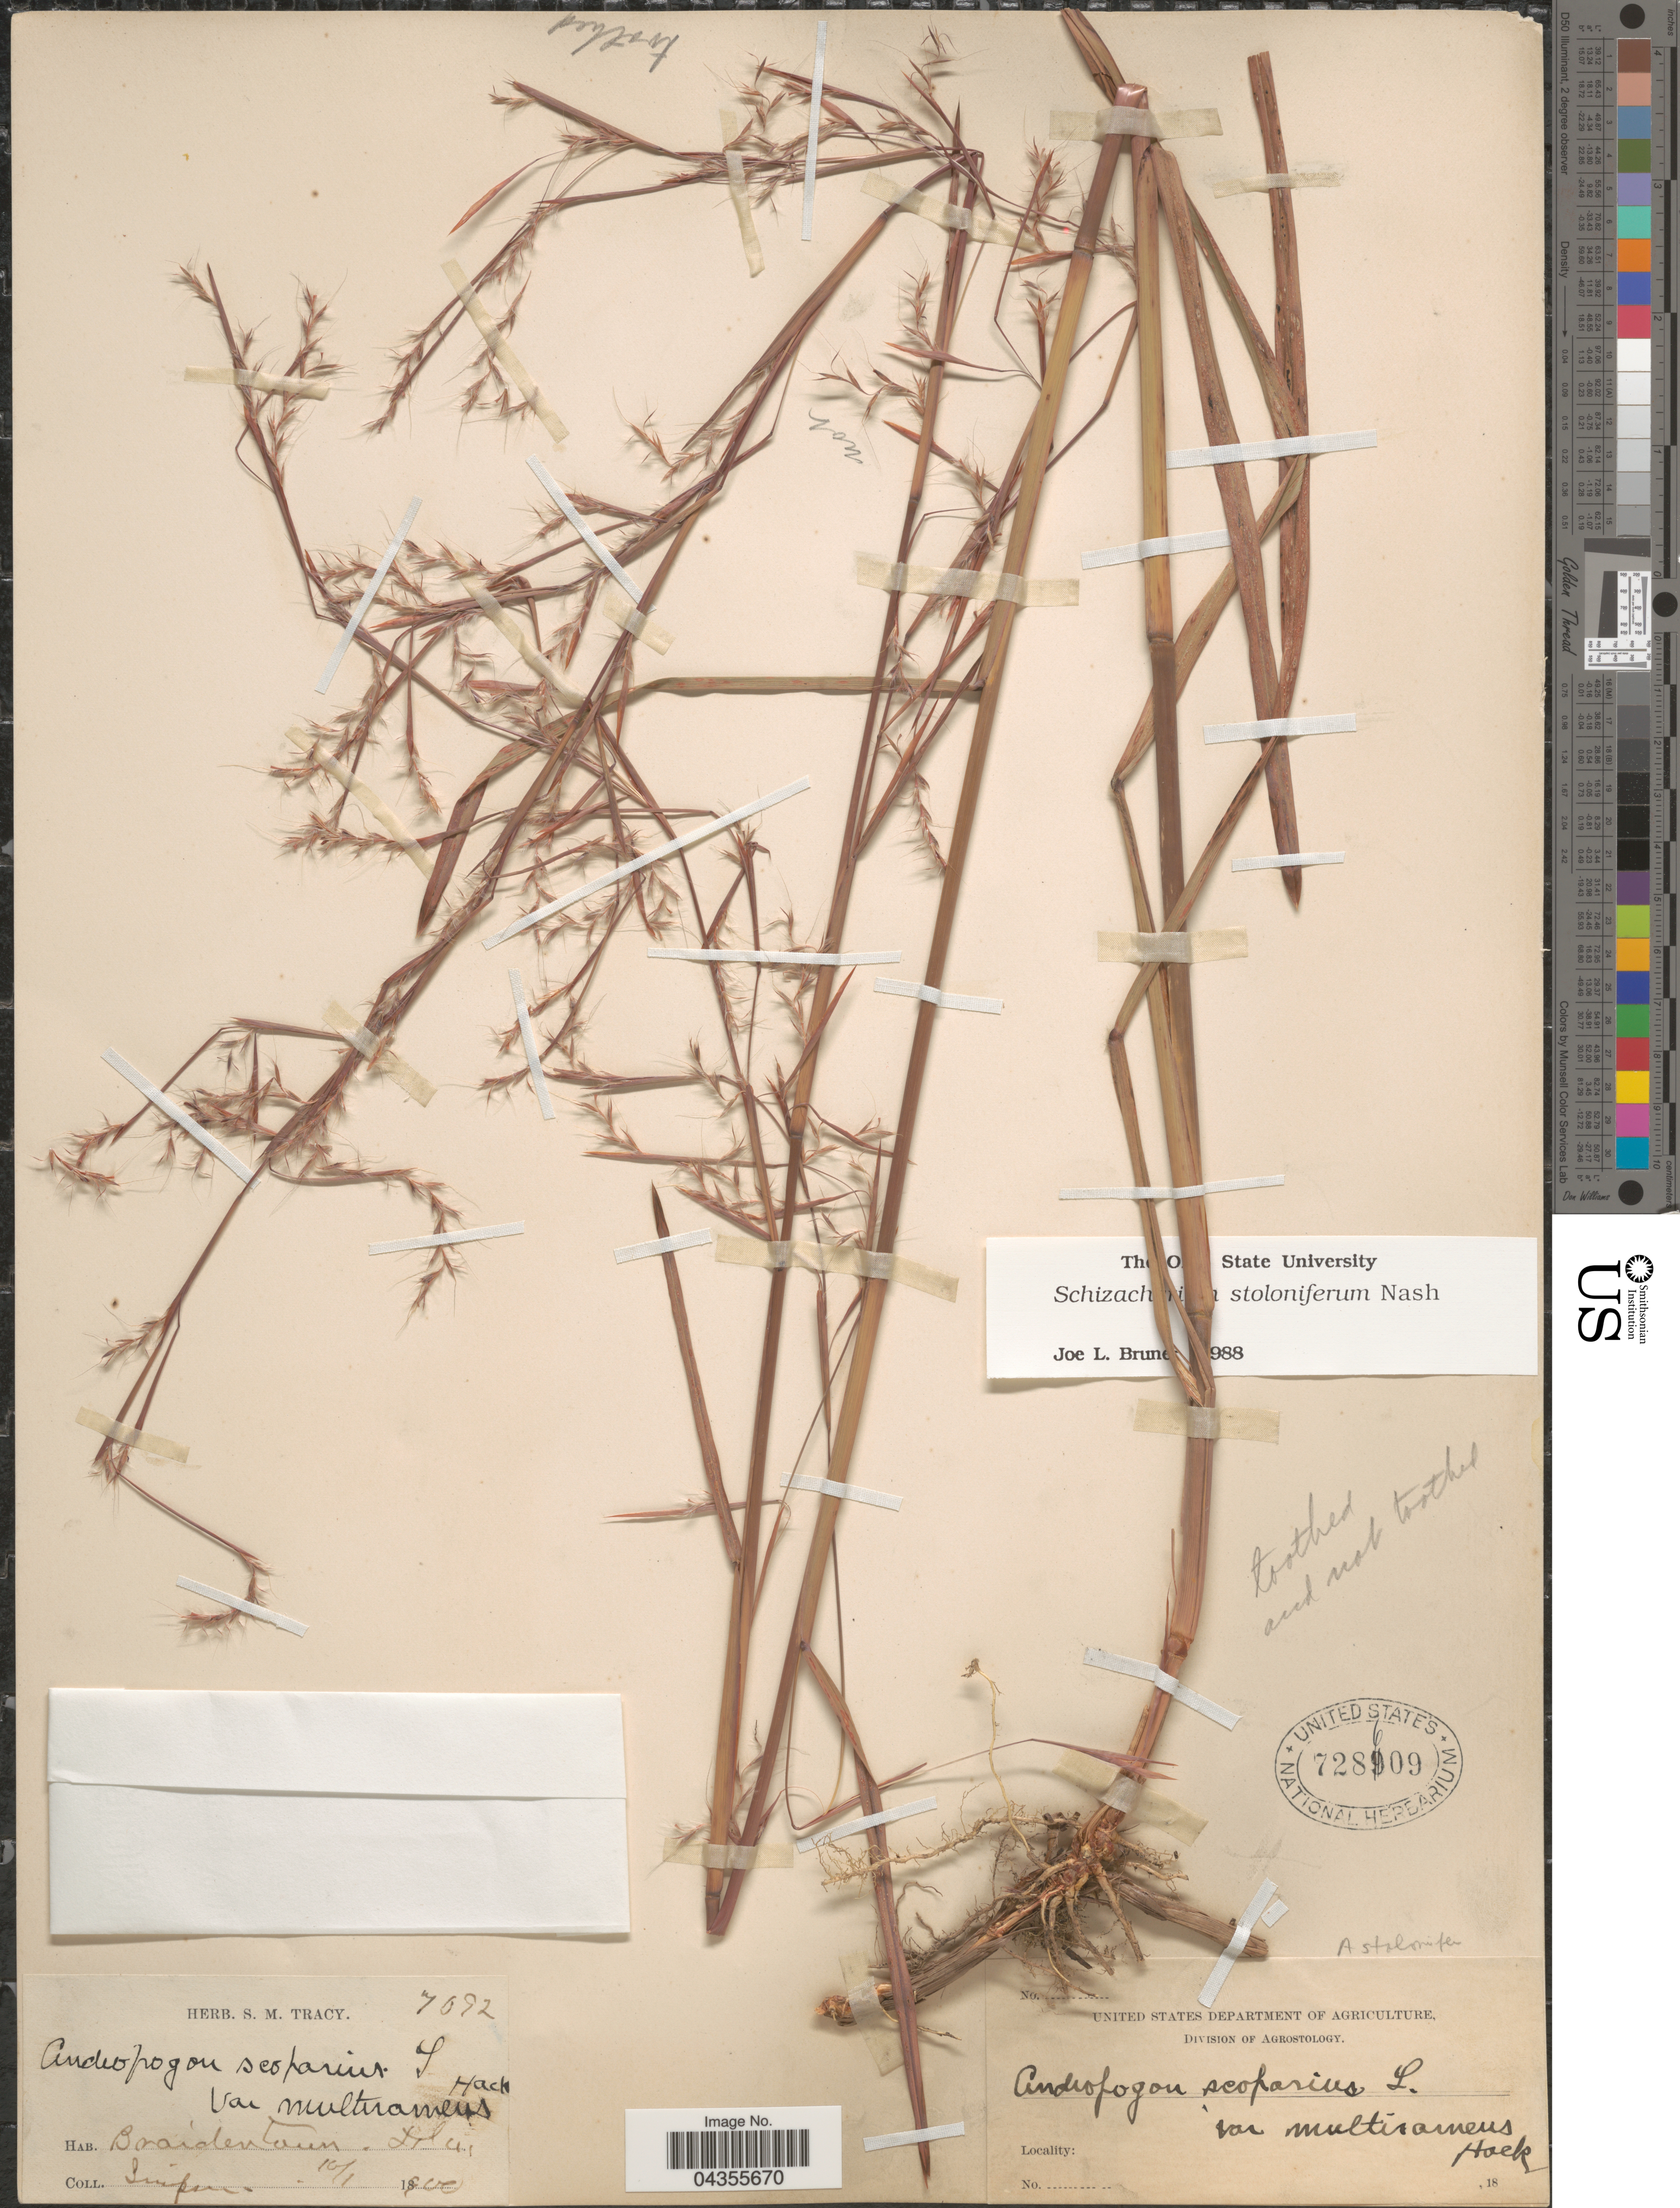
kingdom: Plantae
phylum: Tracheophyta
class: Liliopsida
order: Poales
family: Poaceae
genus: Schizachyrium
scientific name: Schizachyrium scoparium var. stoloniferum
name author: (Nash) Wipff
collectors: Simpson, --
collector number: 7092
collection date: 1900-10-01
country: United States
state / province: Florida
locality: Braidentown.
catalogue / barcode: US 728609